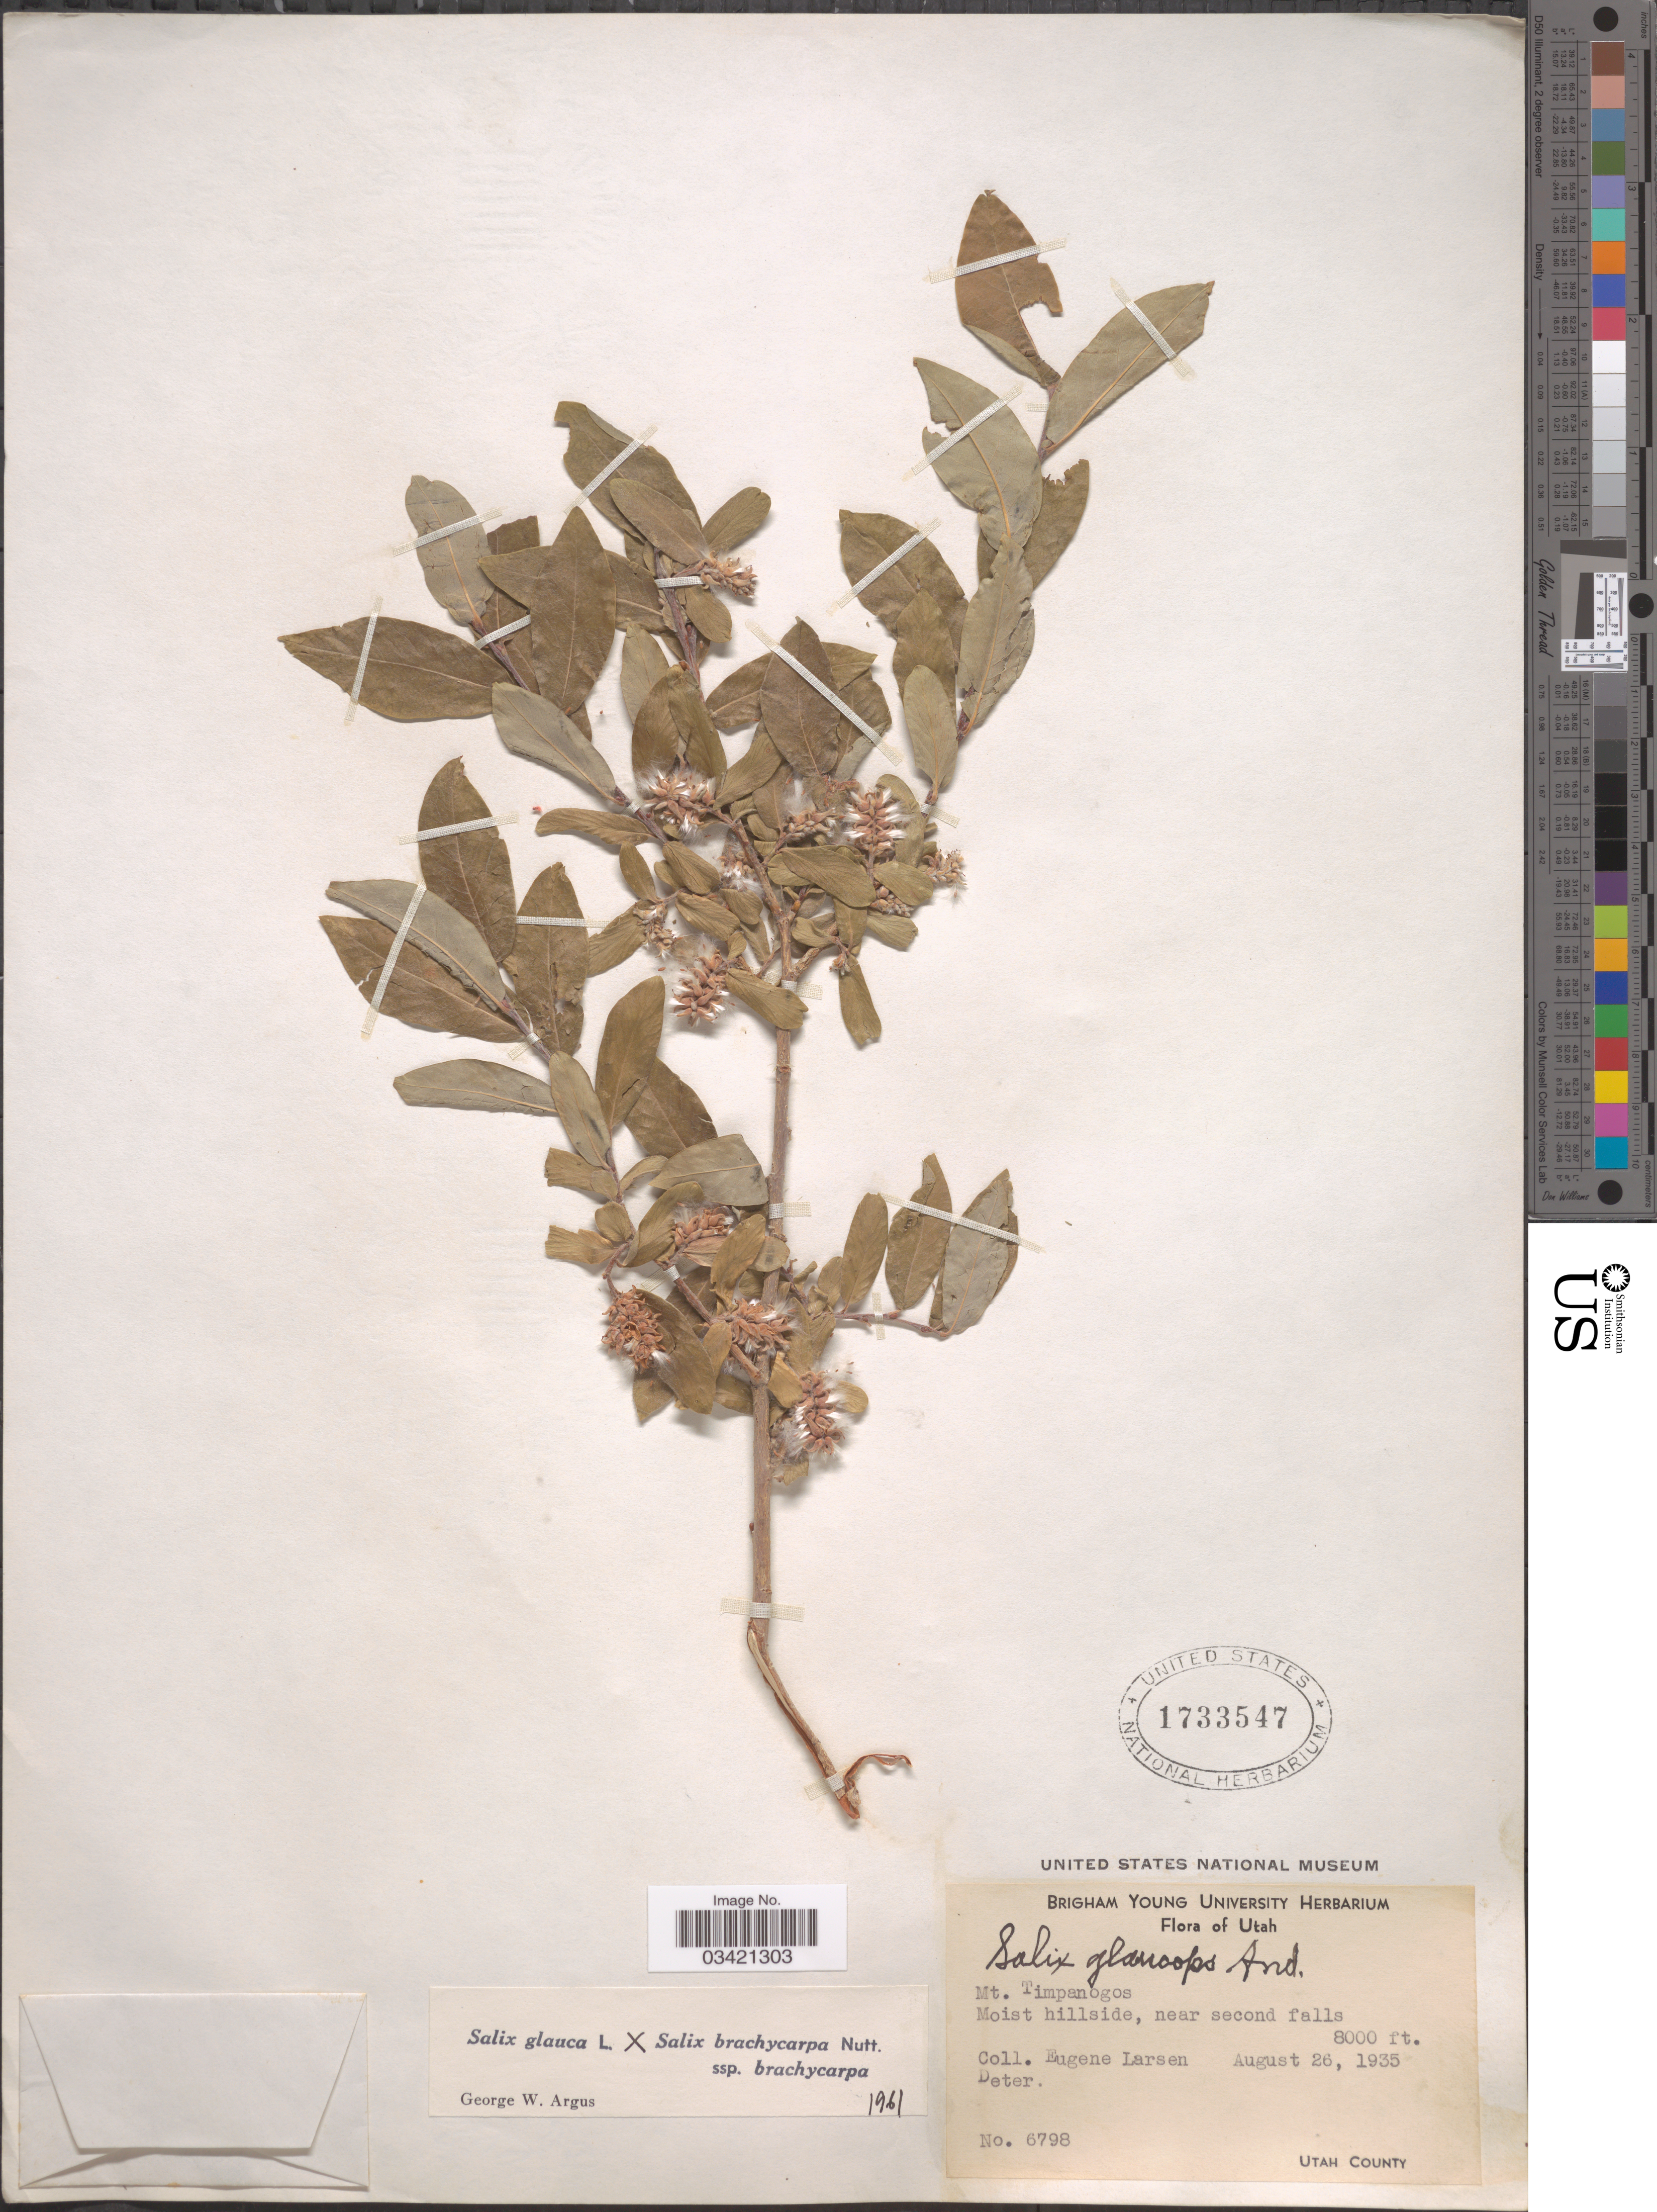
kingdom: Plantae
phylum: Tracheophyta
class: Magnoliopsida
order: Malpighiales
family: Salicaceae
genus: Salix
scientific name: Salix glauca x S. brachycarpa Nutt. subsp. brachycarpa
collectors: E. Larsen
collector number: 6798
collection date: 1935-08-26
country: United States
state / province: Utah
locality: Mt. Timpanogos. Utah County.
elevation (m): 2438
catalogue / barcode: US 1733547